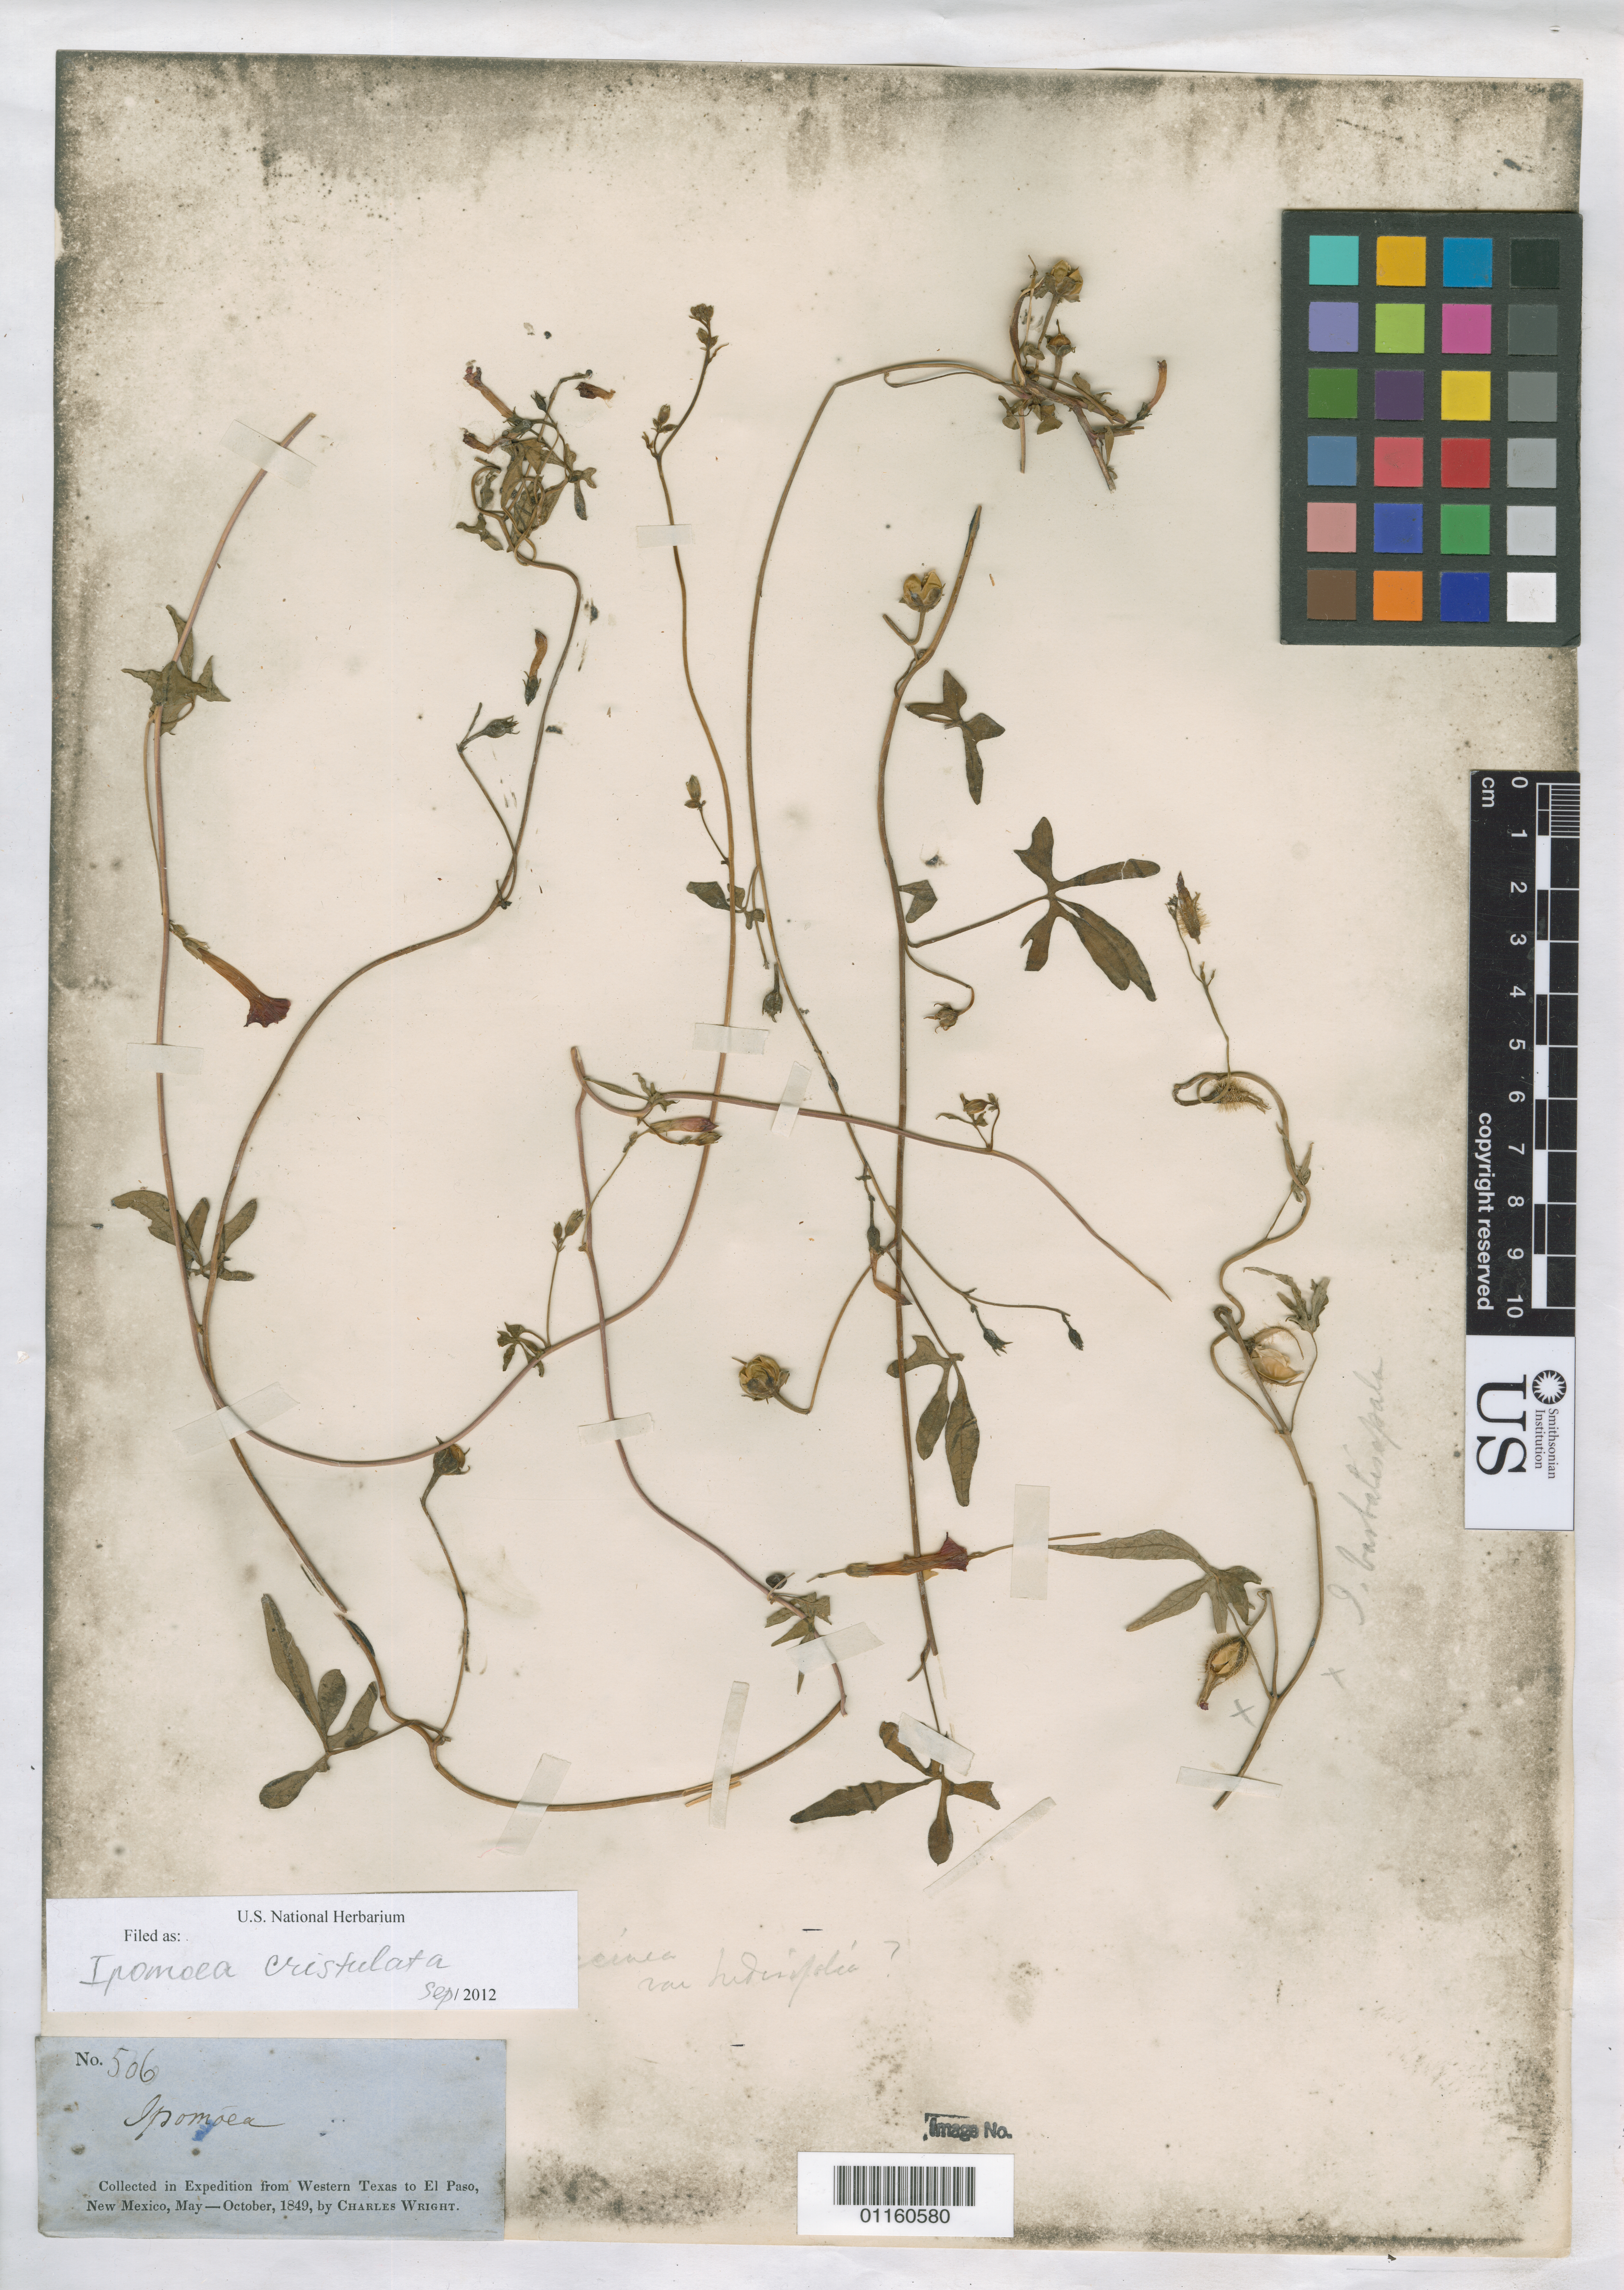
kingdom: Plantae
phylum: Tracheophyta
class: Magnoliopsida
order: Solanales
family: Convolvulaceae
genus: Ipomoea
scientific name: Ipomoea cristulata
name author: Hallier f.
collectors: C. Wright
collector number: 506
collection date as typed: May 1849 to -- Oct 1849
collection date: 1849-05/1849-10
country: United States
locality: From Western Texas to El Paso, New Mexico